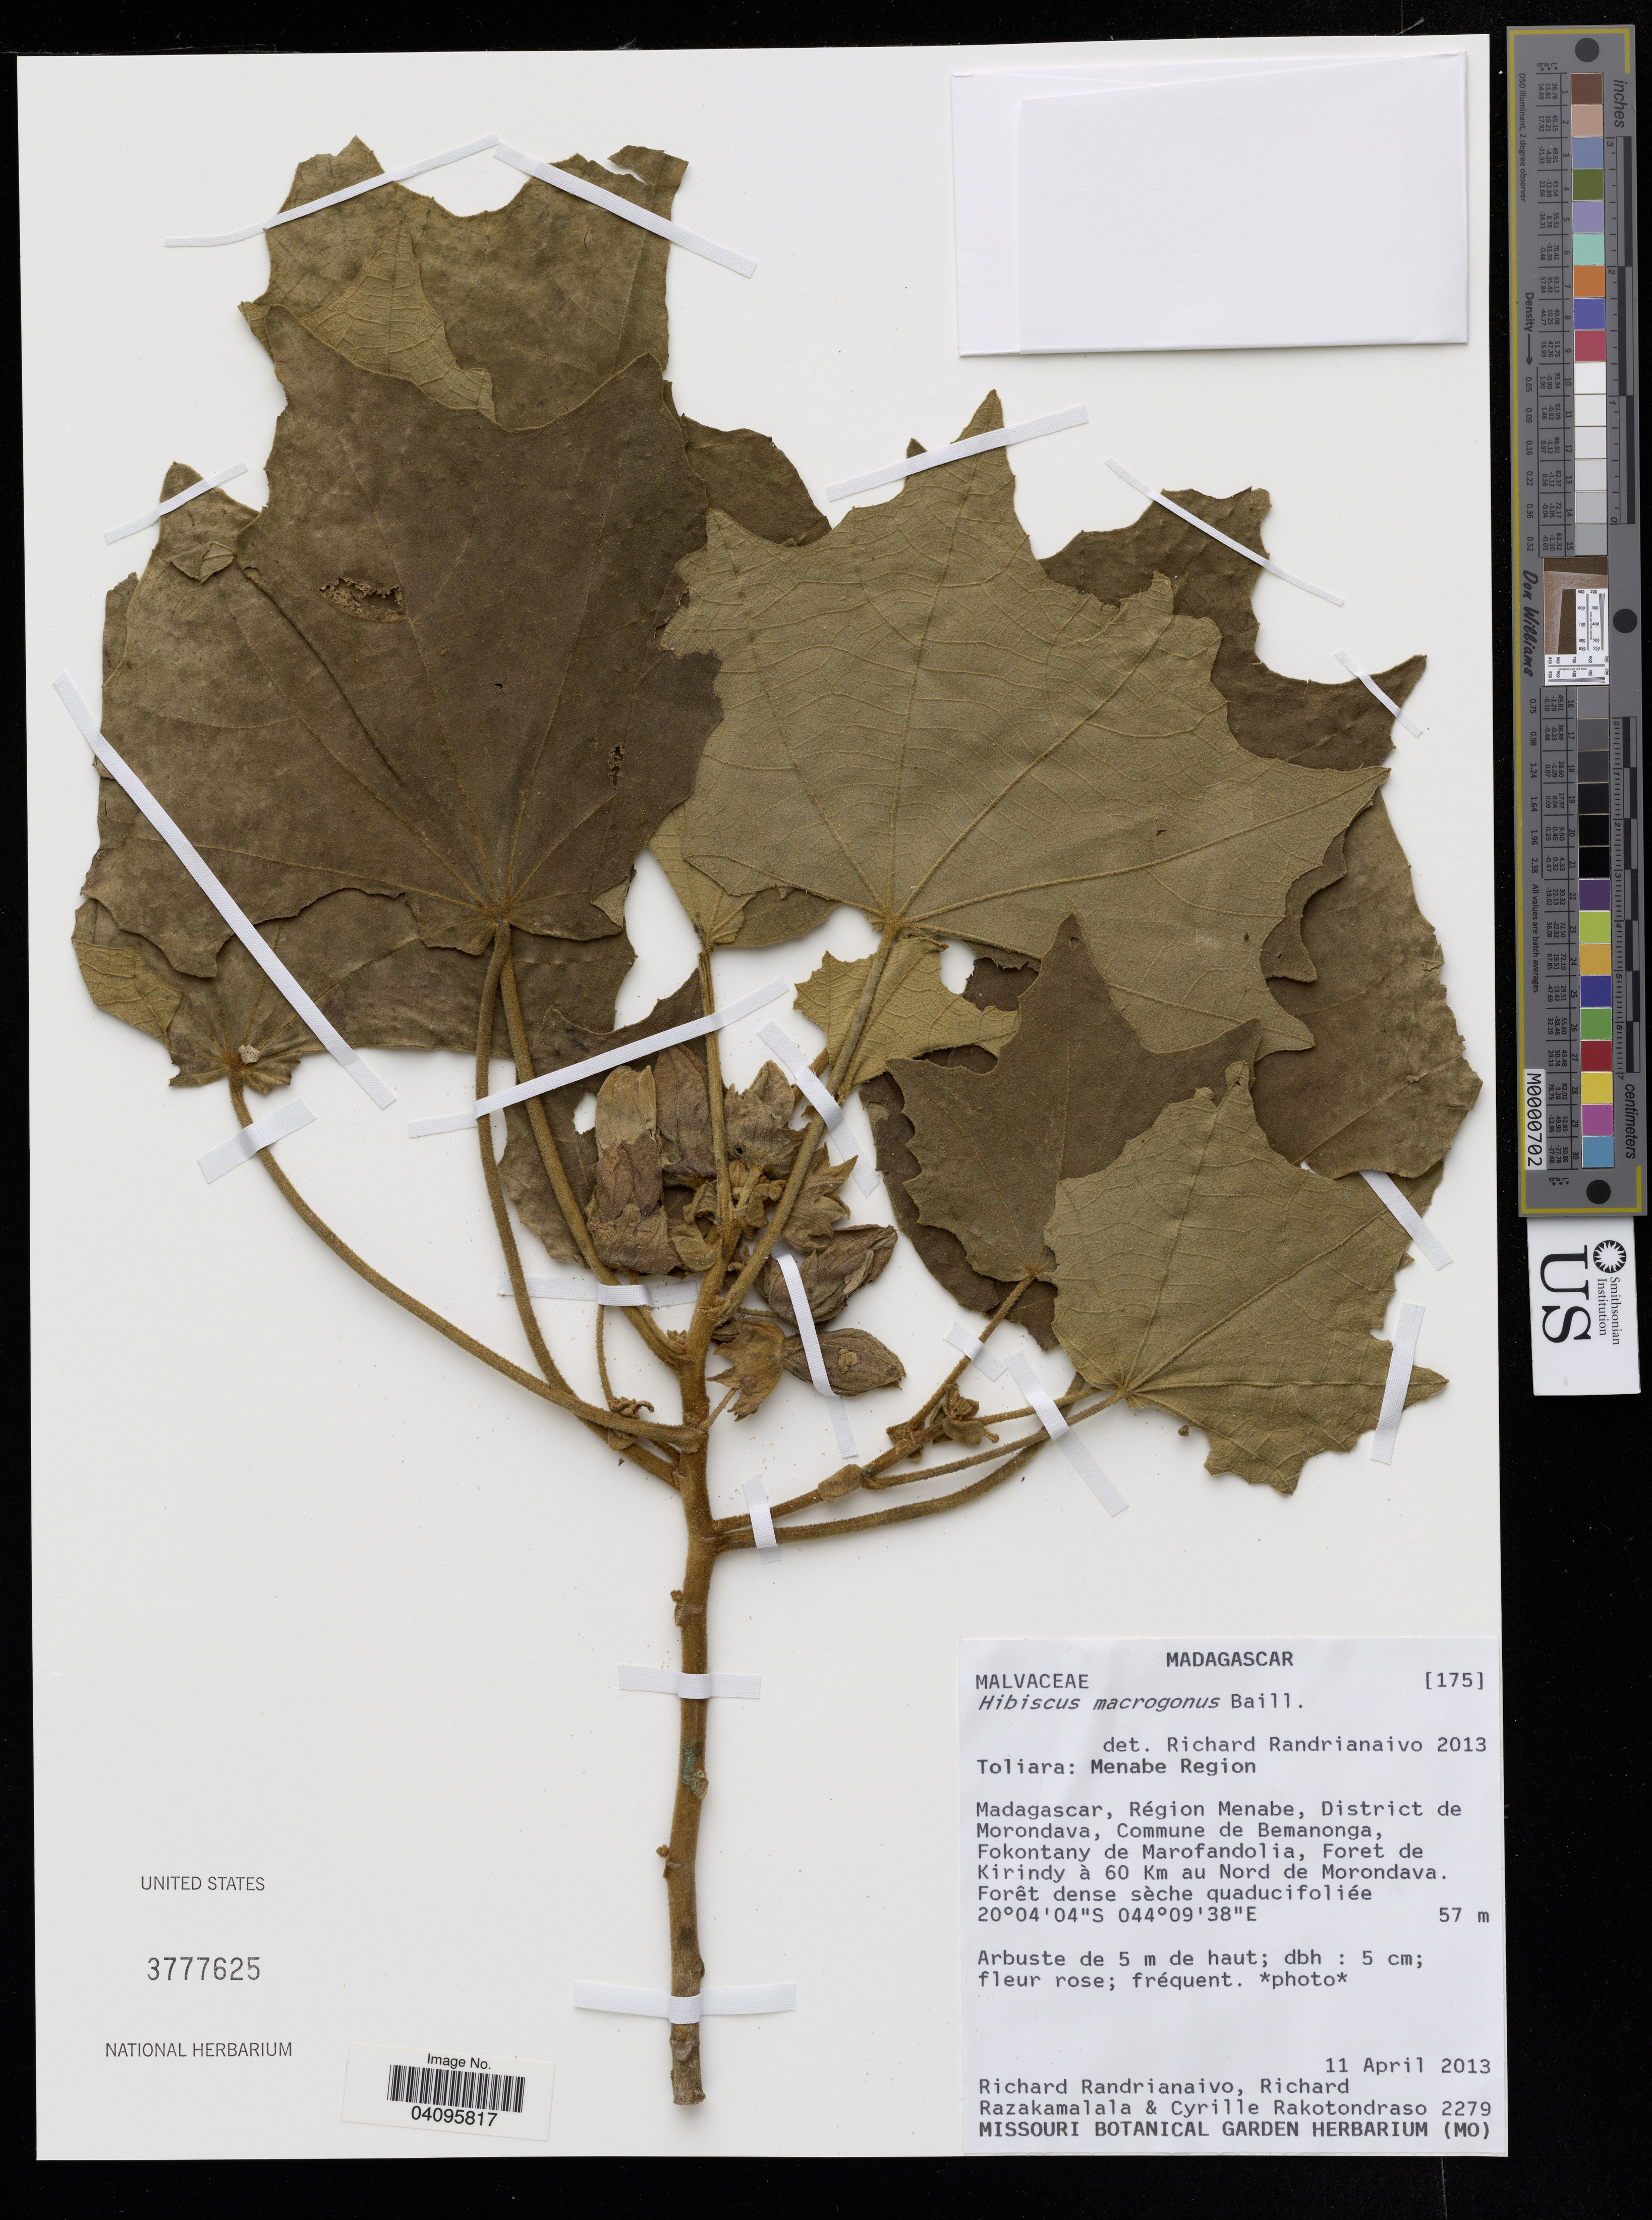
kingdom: Plantae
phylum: Tracheophyta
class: Magnoliopsida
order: Malvales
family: Malvaceae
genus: Hibiscus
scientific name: Hibiscus macrogonus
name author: Baill.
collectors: R. Randrianaivo, R. Razakamalala & C. Rakotondraso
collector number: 2279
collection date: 2013-04-11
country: Madagascar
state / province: Toliara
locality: Région Menabe, District de Morondava, Commune de Bemanonga, Fokontany de Marofandolia, Foret de Kirindy à 60 Km au Nord de Morondava.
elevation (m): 57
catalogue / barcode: US 3777625